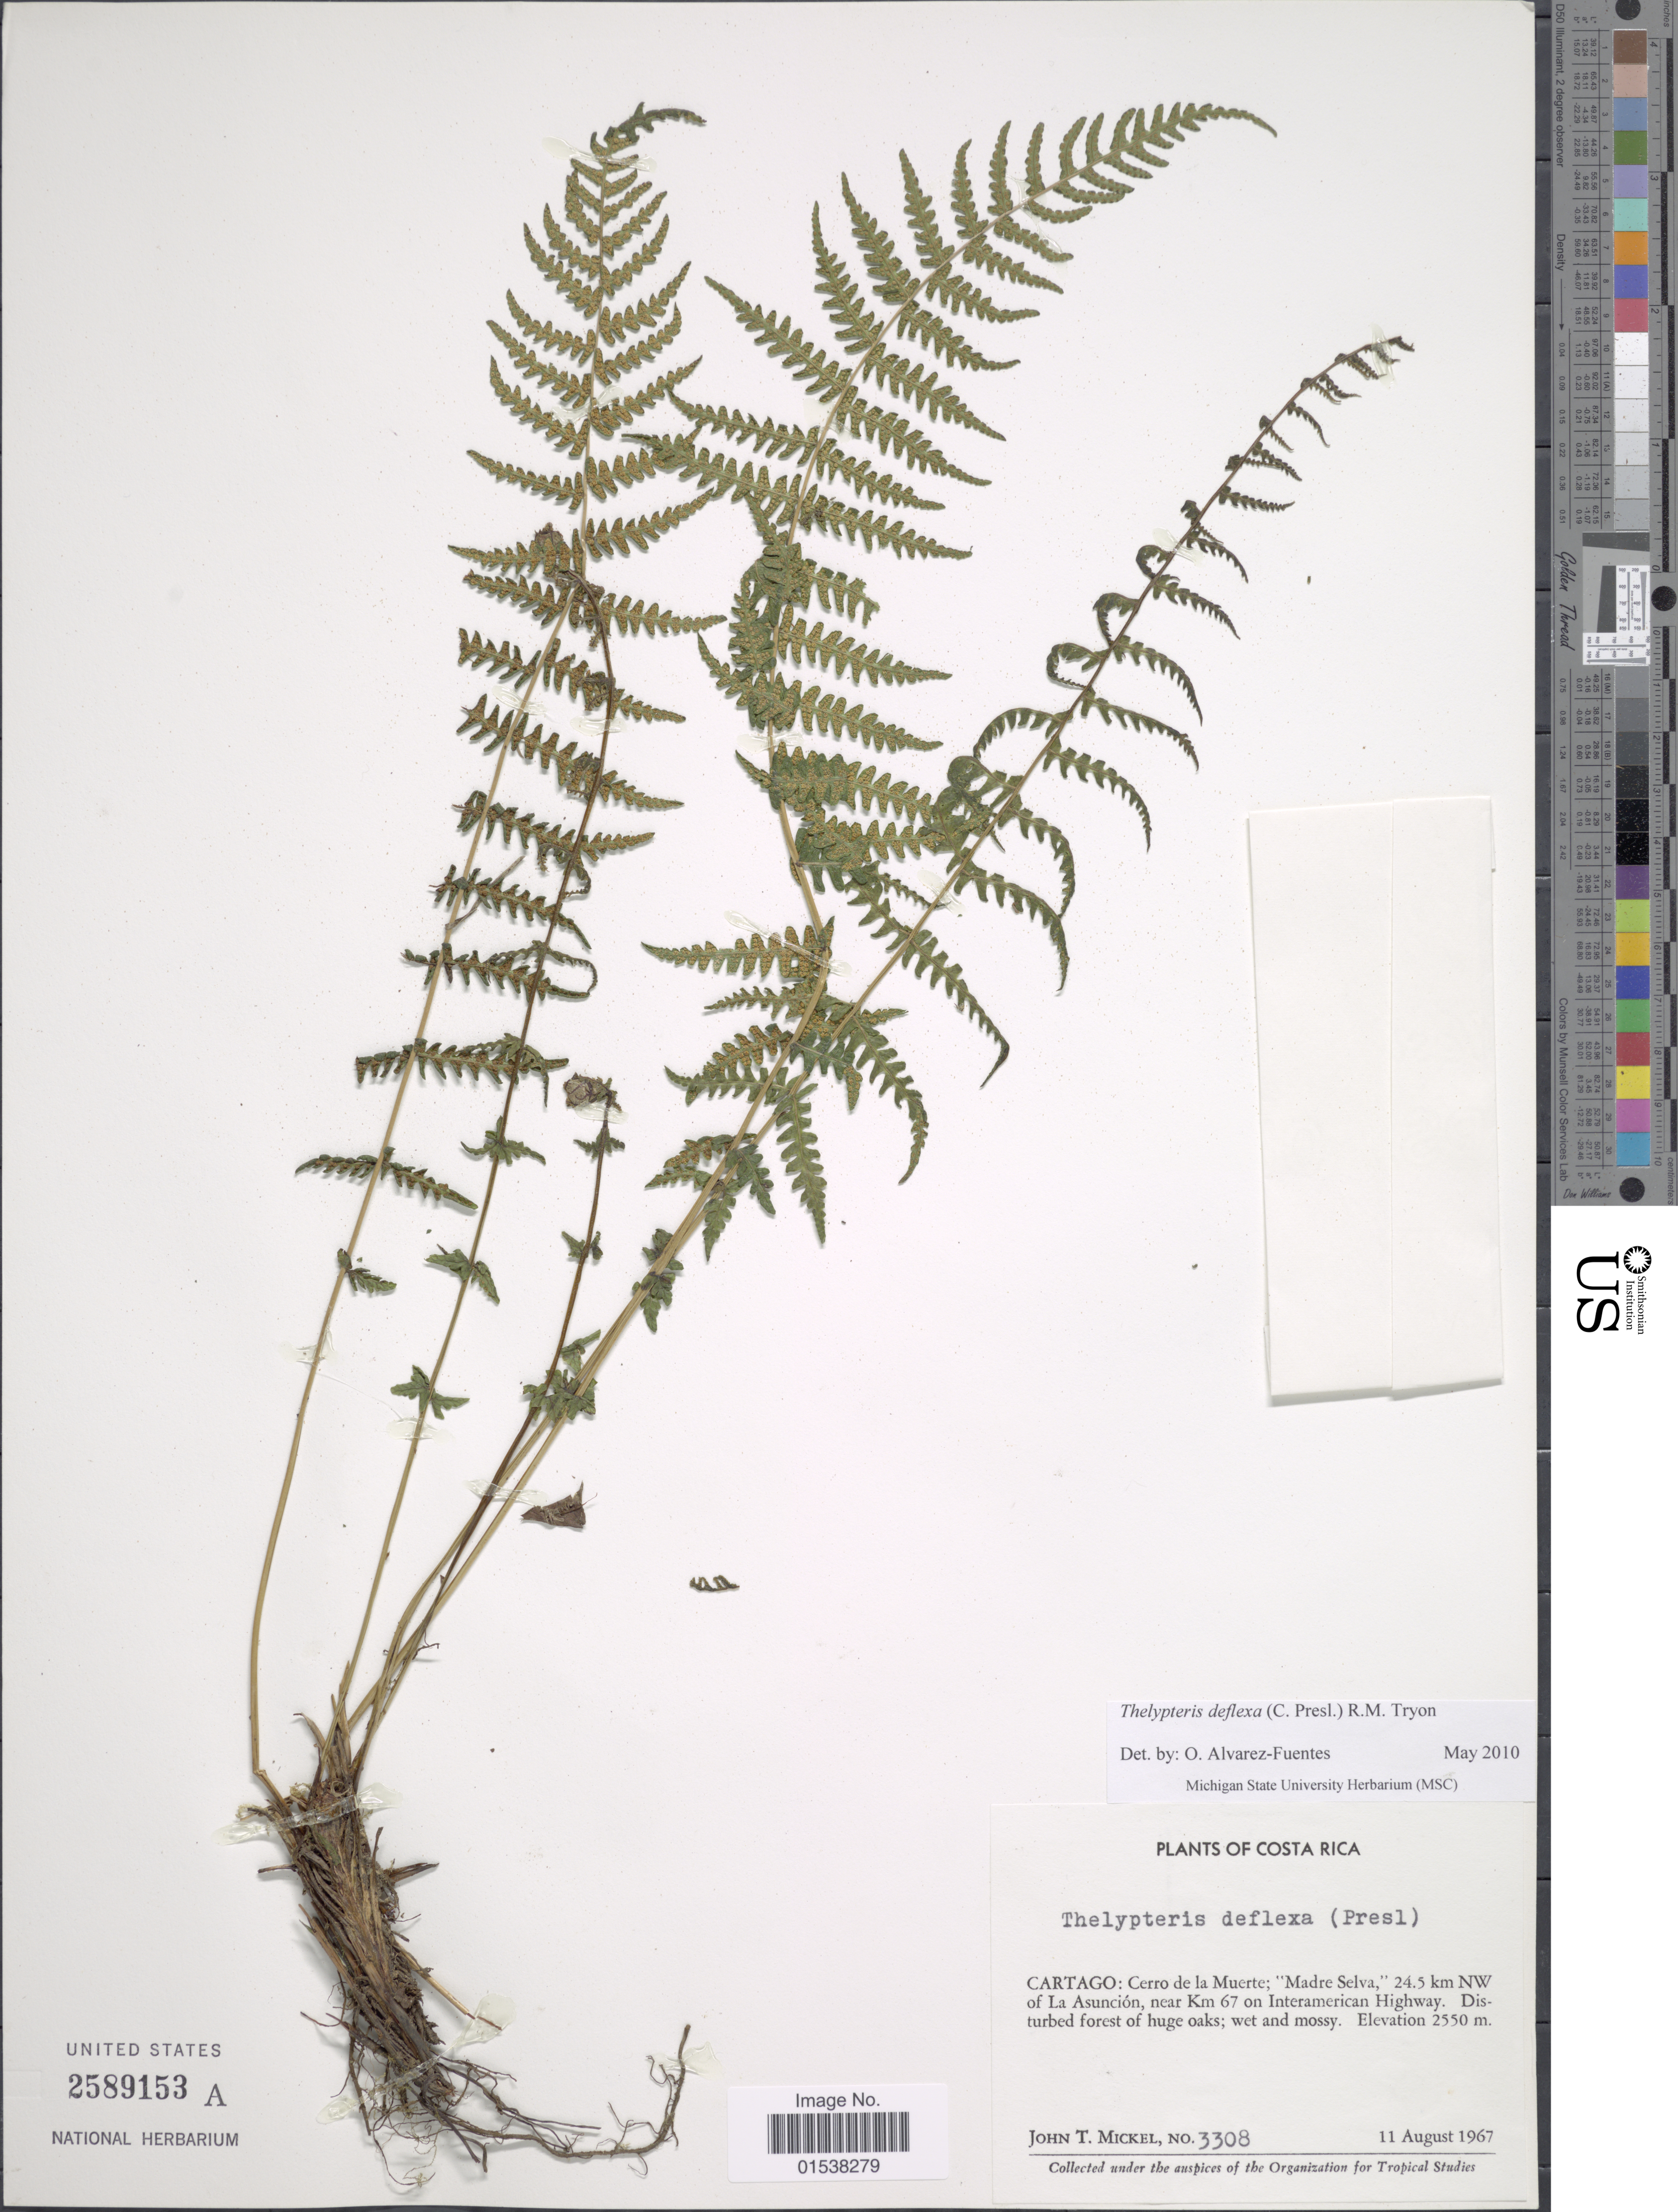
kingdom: Plantae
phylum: Tracheophyta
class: Polypodiopsida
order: Polypodiales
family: Thelypteridaceae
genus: Amauropelta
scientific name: Amauropelta deflexa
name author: (C. Presl) Á. Löve & D. Löve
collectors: J. T. Mickel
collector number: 3308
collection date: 1967-08-11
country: Costa Rica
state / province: Cartago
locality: Cartago; Cerro de la Muerte; Madre Selva, 24.5 km NW of La Asuncion, near km 67 on Interamerican Highway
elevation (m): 2550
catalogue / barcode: US 2589153A